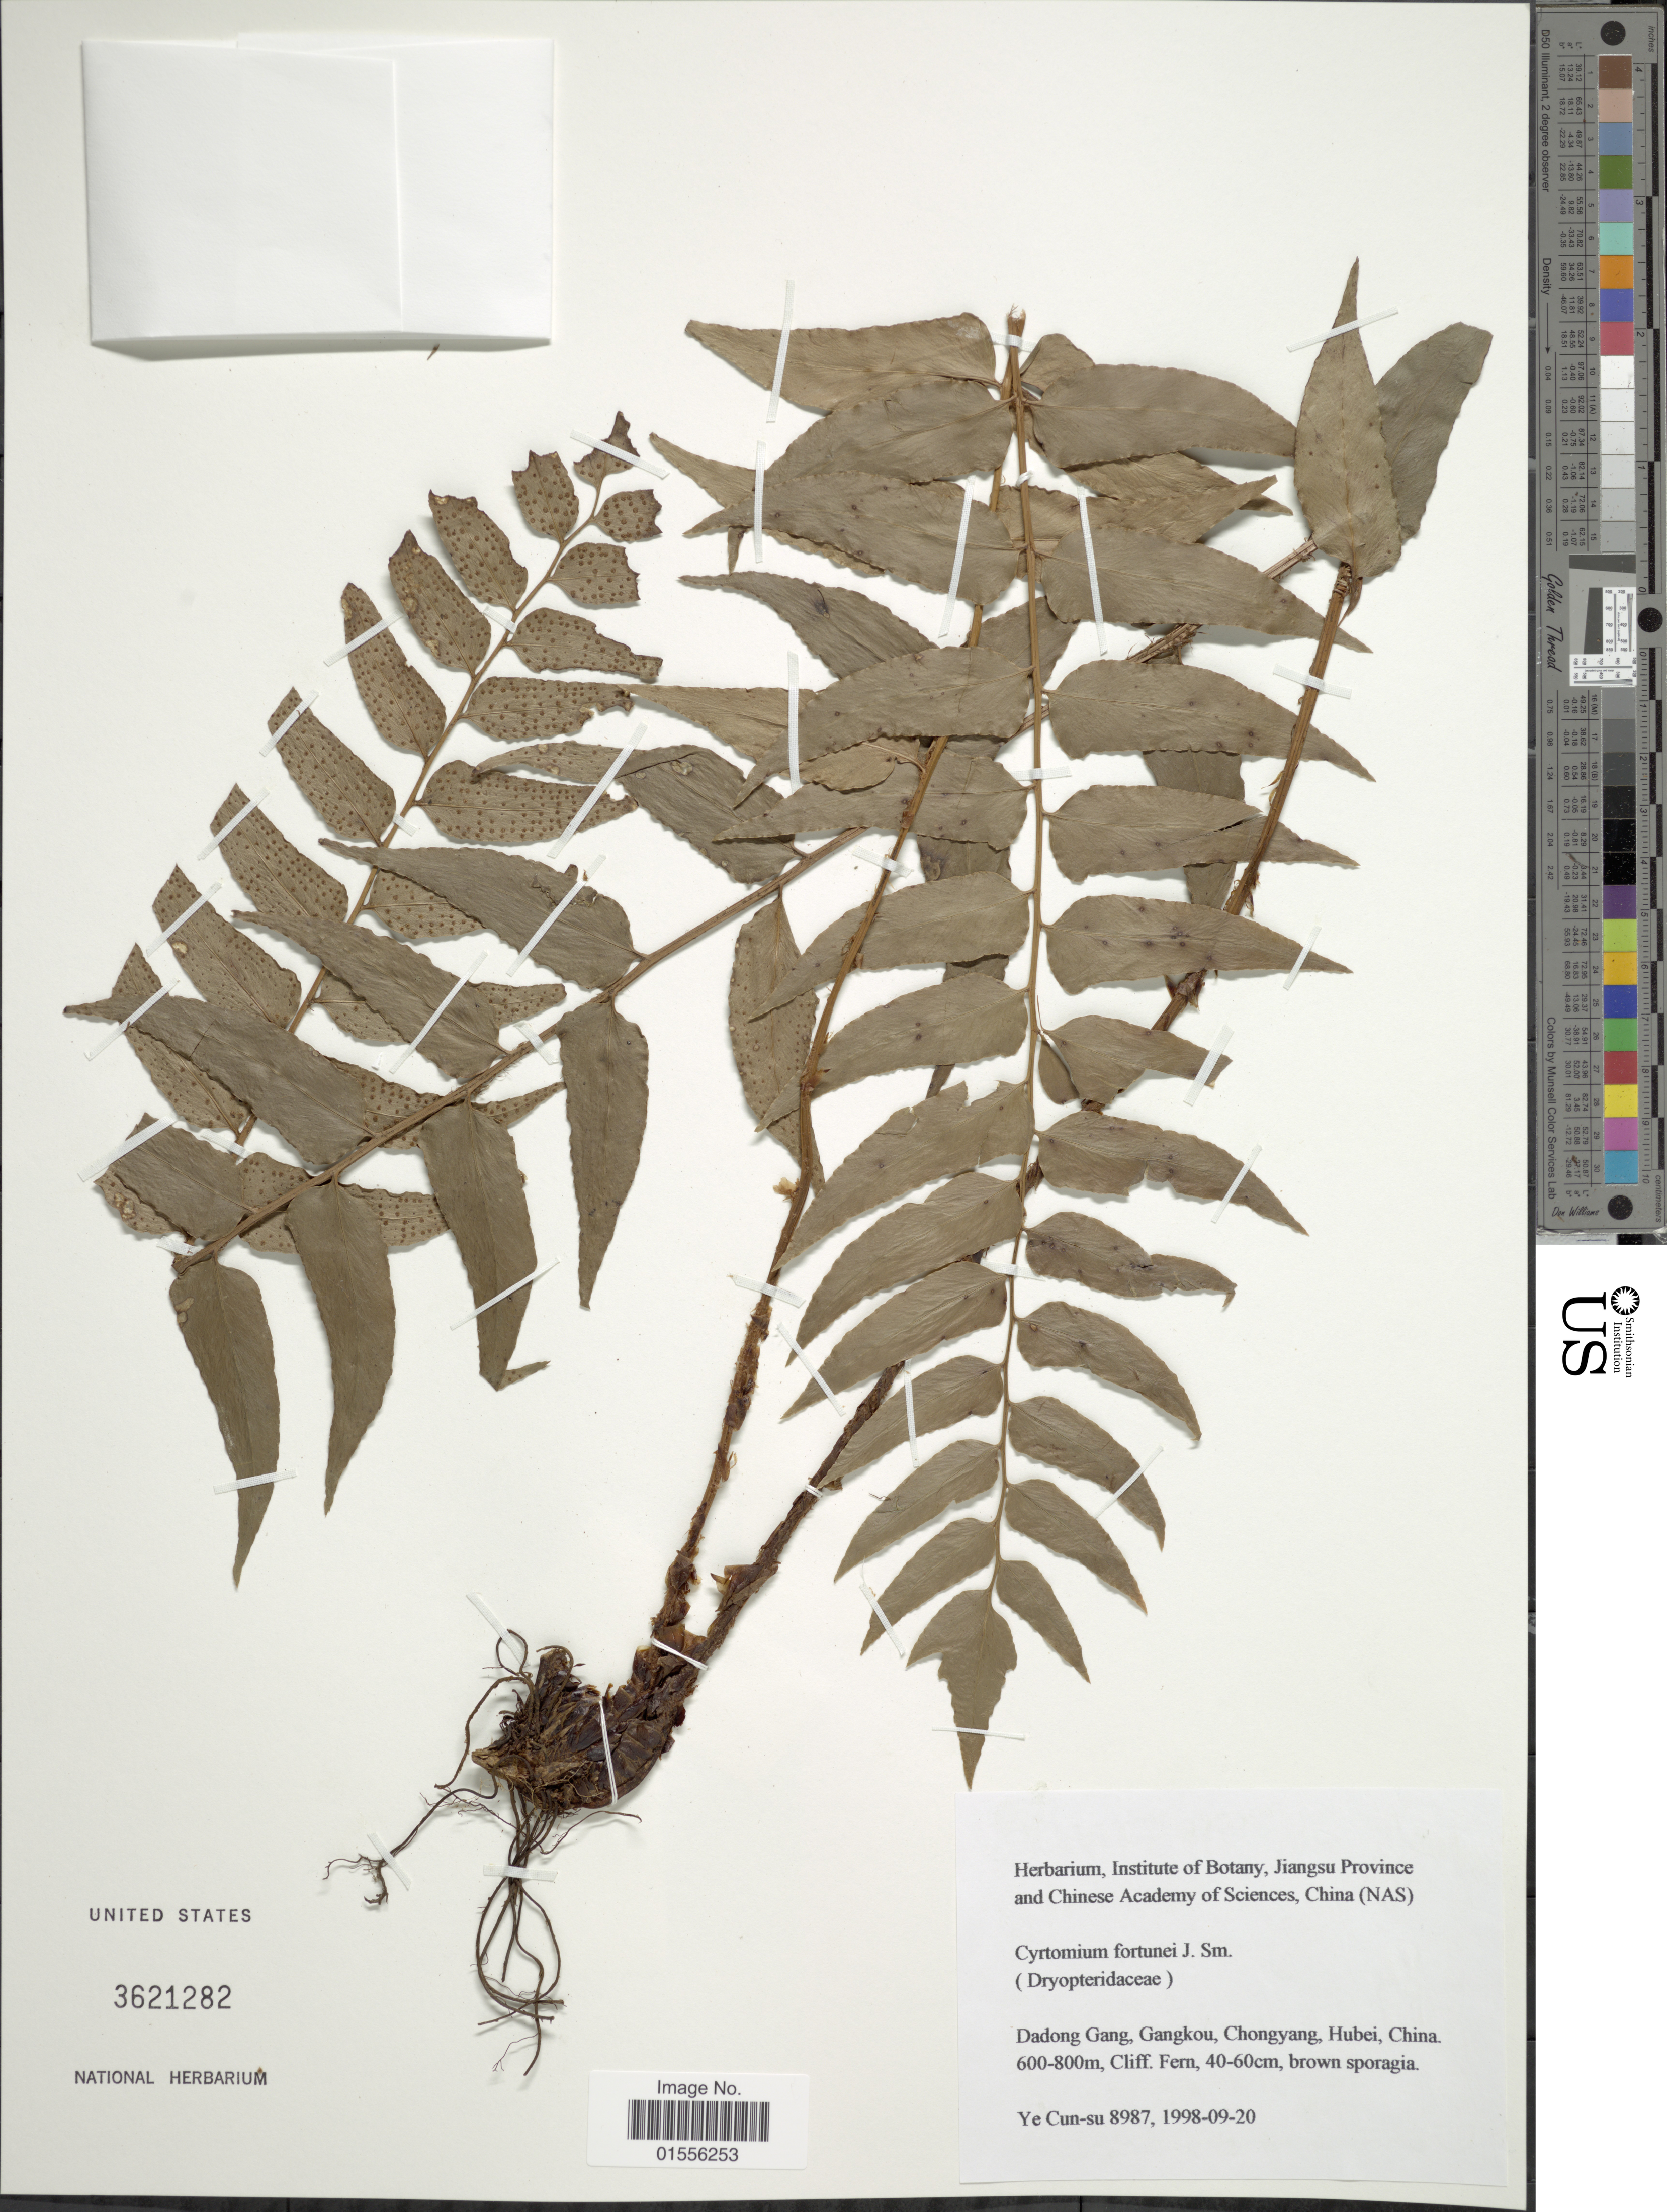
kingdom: Plantae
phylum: Tracheophyta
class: Polypodiopsida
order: Polypodiales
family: Dryopteridaceae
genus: Cyrtomium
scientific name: Cyrtomium fortunei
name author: J. Sm.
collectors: Ye Cun-su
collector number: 8987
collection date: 1998-09-20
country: China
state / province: Hubei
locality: Dadong Gang, Gangkou, Chongyang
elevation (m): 600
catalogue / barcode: US 3621282